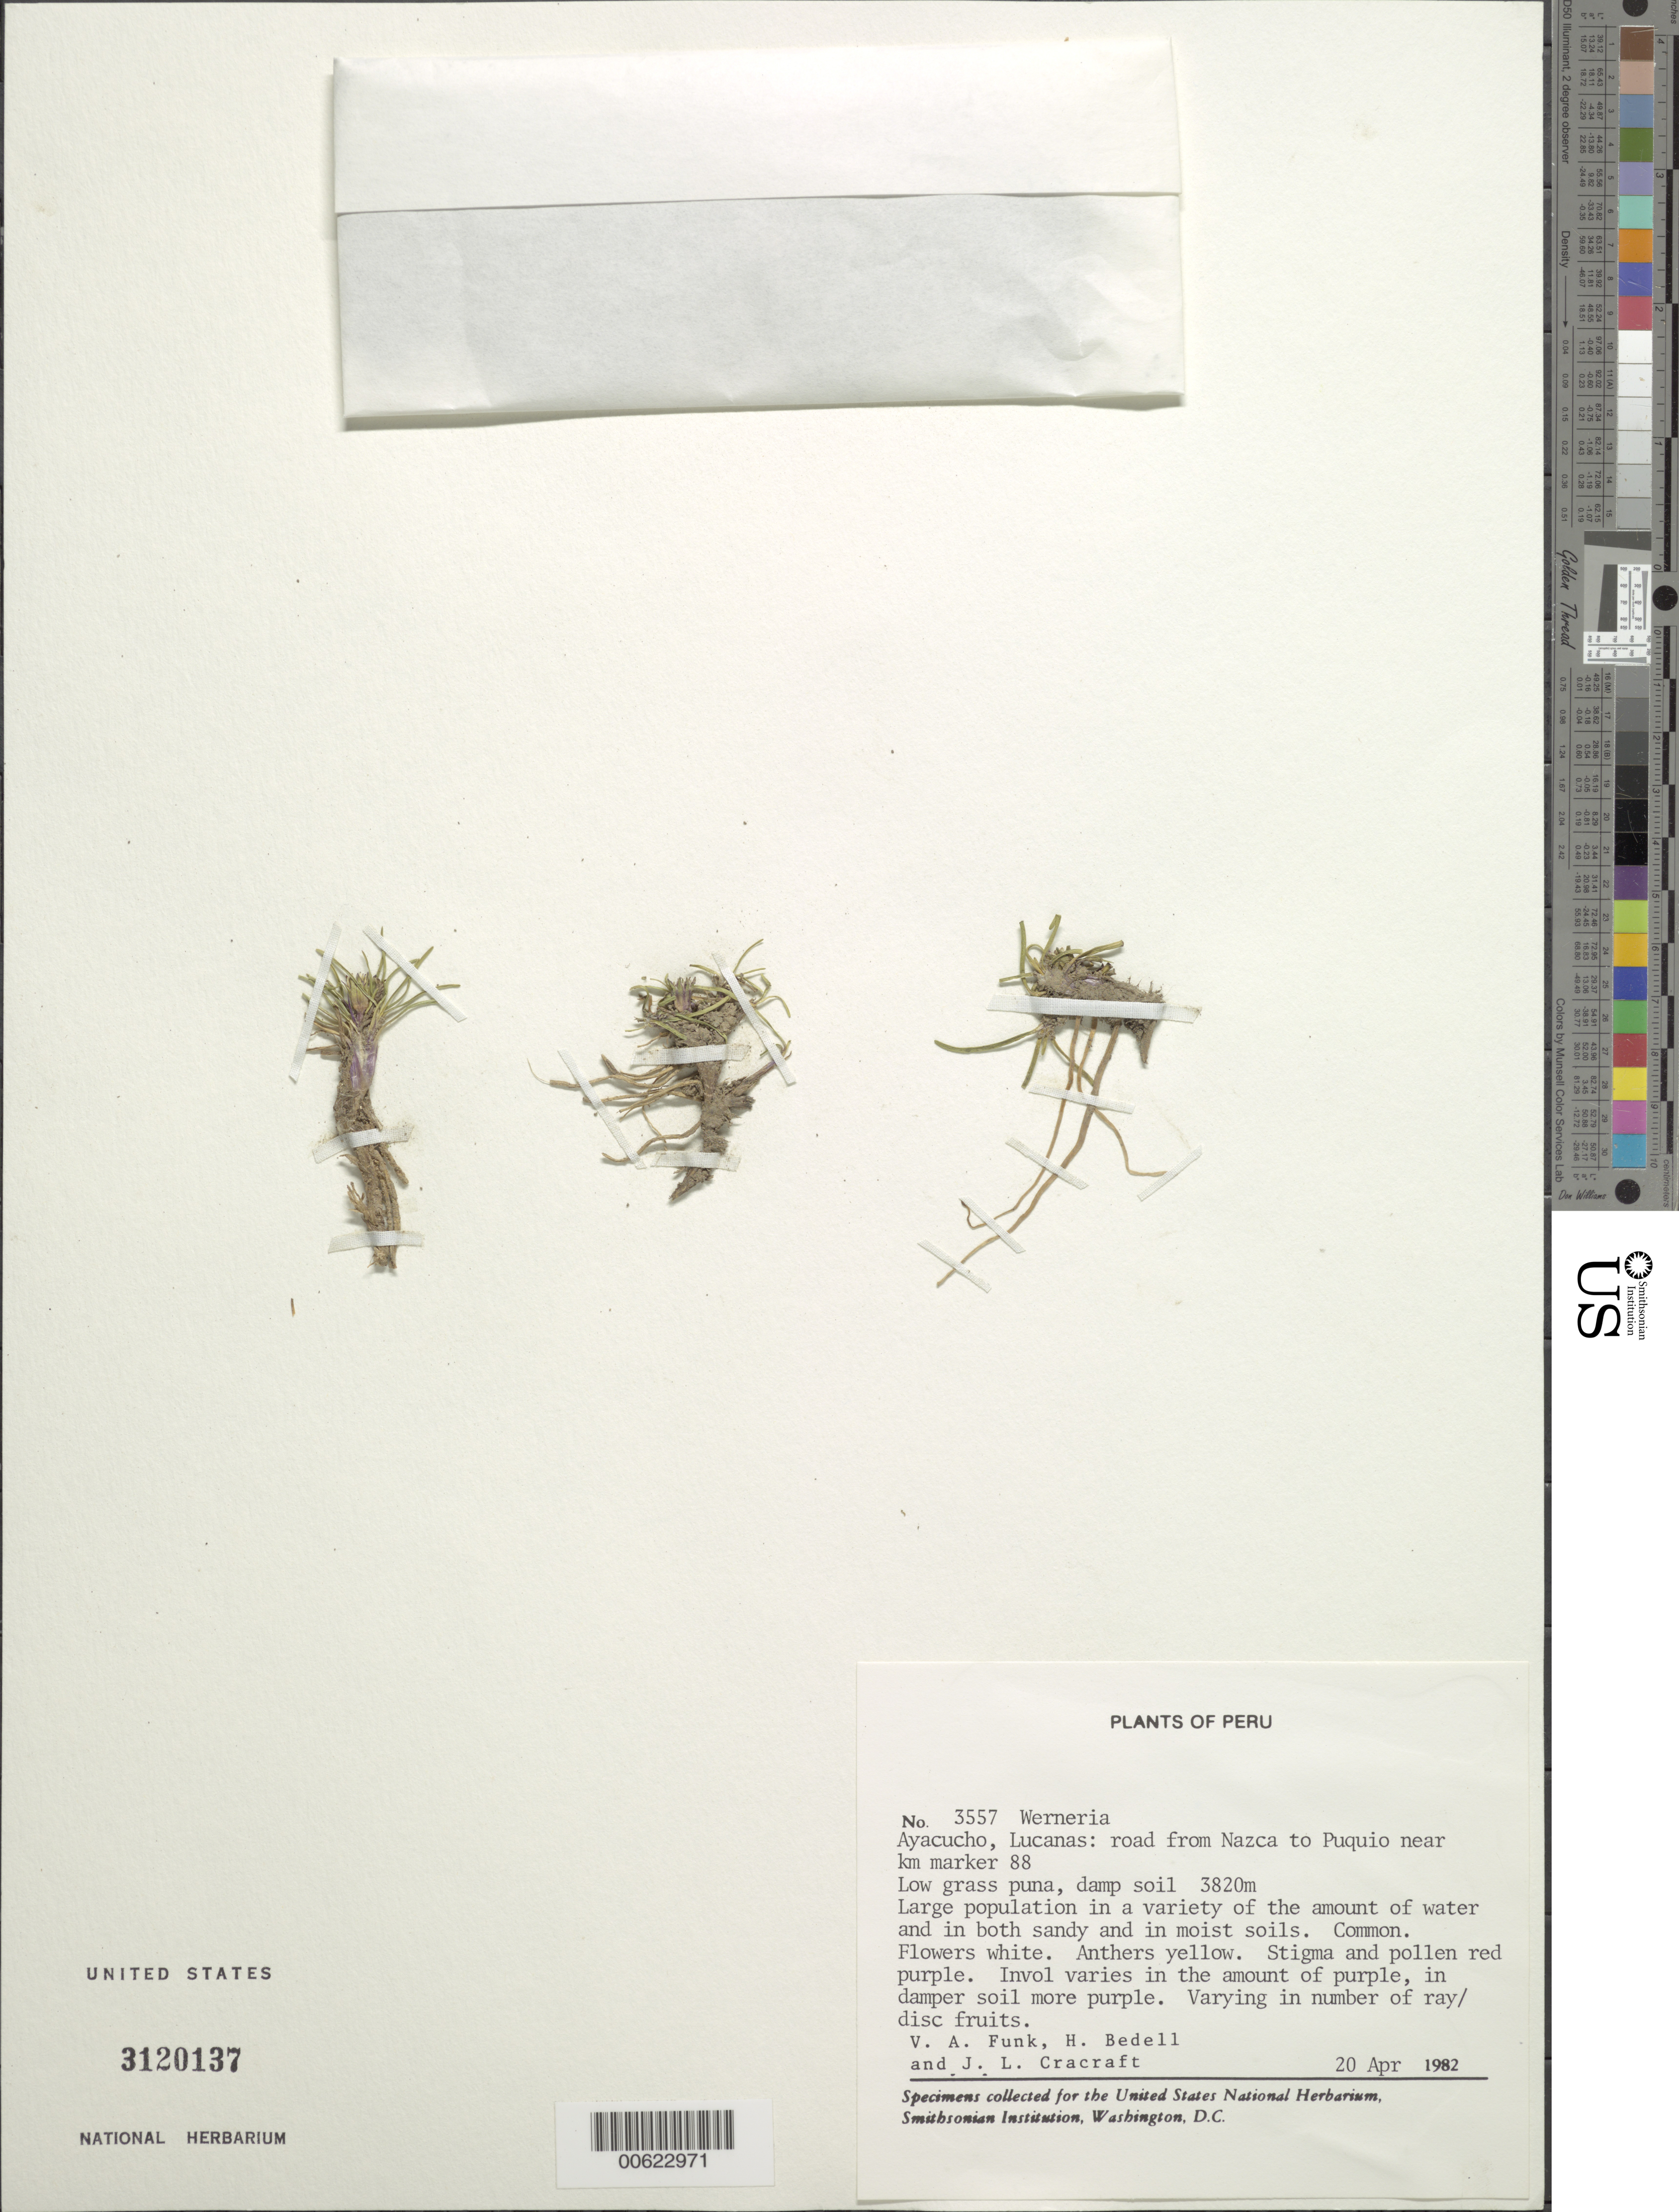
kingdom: Plantae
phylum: Tracheophyta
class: Magnoliopsida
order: Asterales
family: Asteraceae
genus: Werneria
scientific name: Werneria sp.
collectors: V. Funk & J. L. Cracraft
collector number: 3557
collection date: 1982-04-20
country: Peru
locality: Ayacucho, Lucanas: road from Nazca to Puquio near km marker 88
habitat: Low grass puna, damp soil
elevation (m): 3820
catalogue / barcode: US 3120137